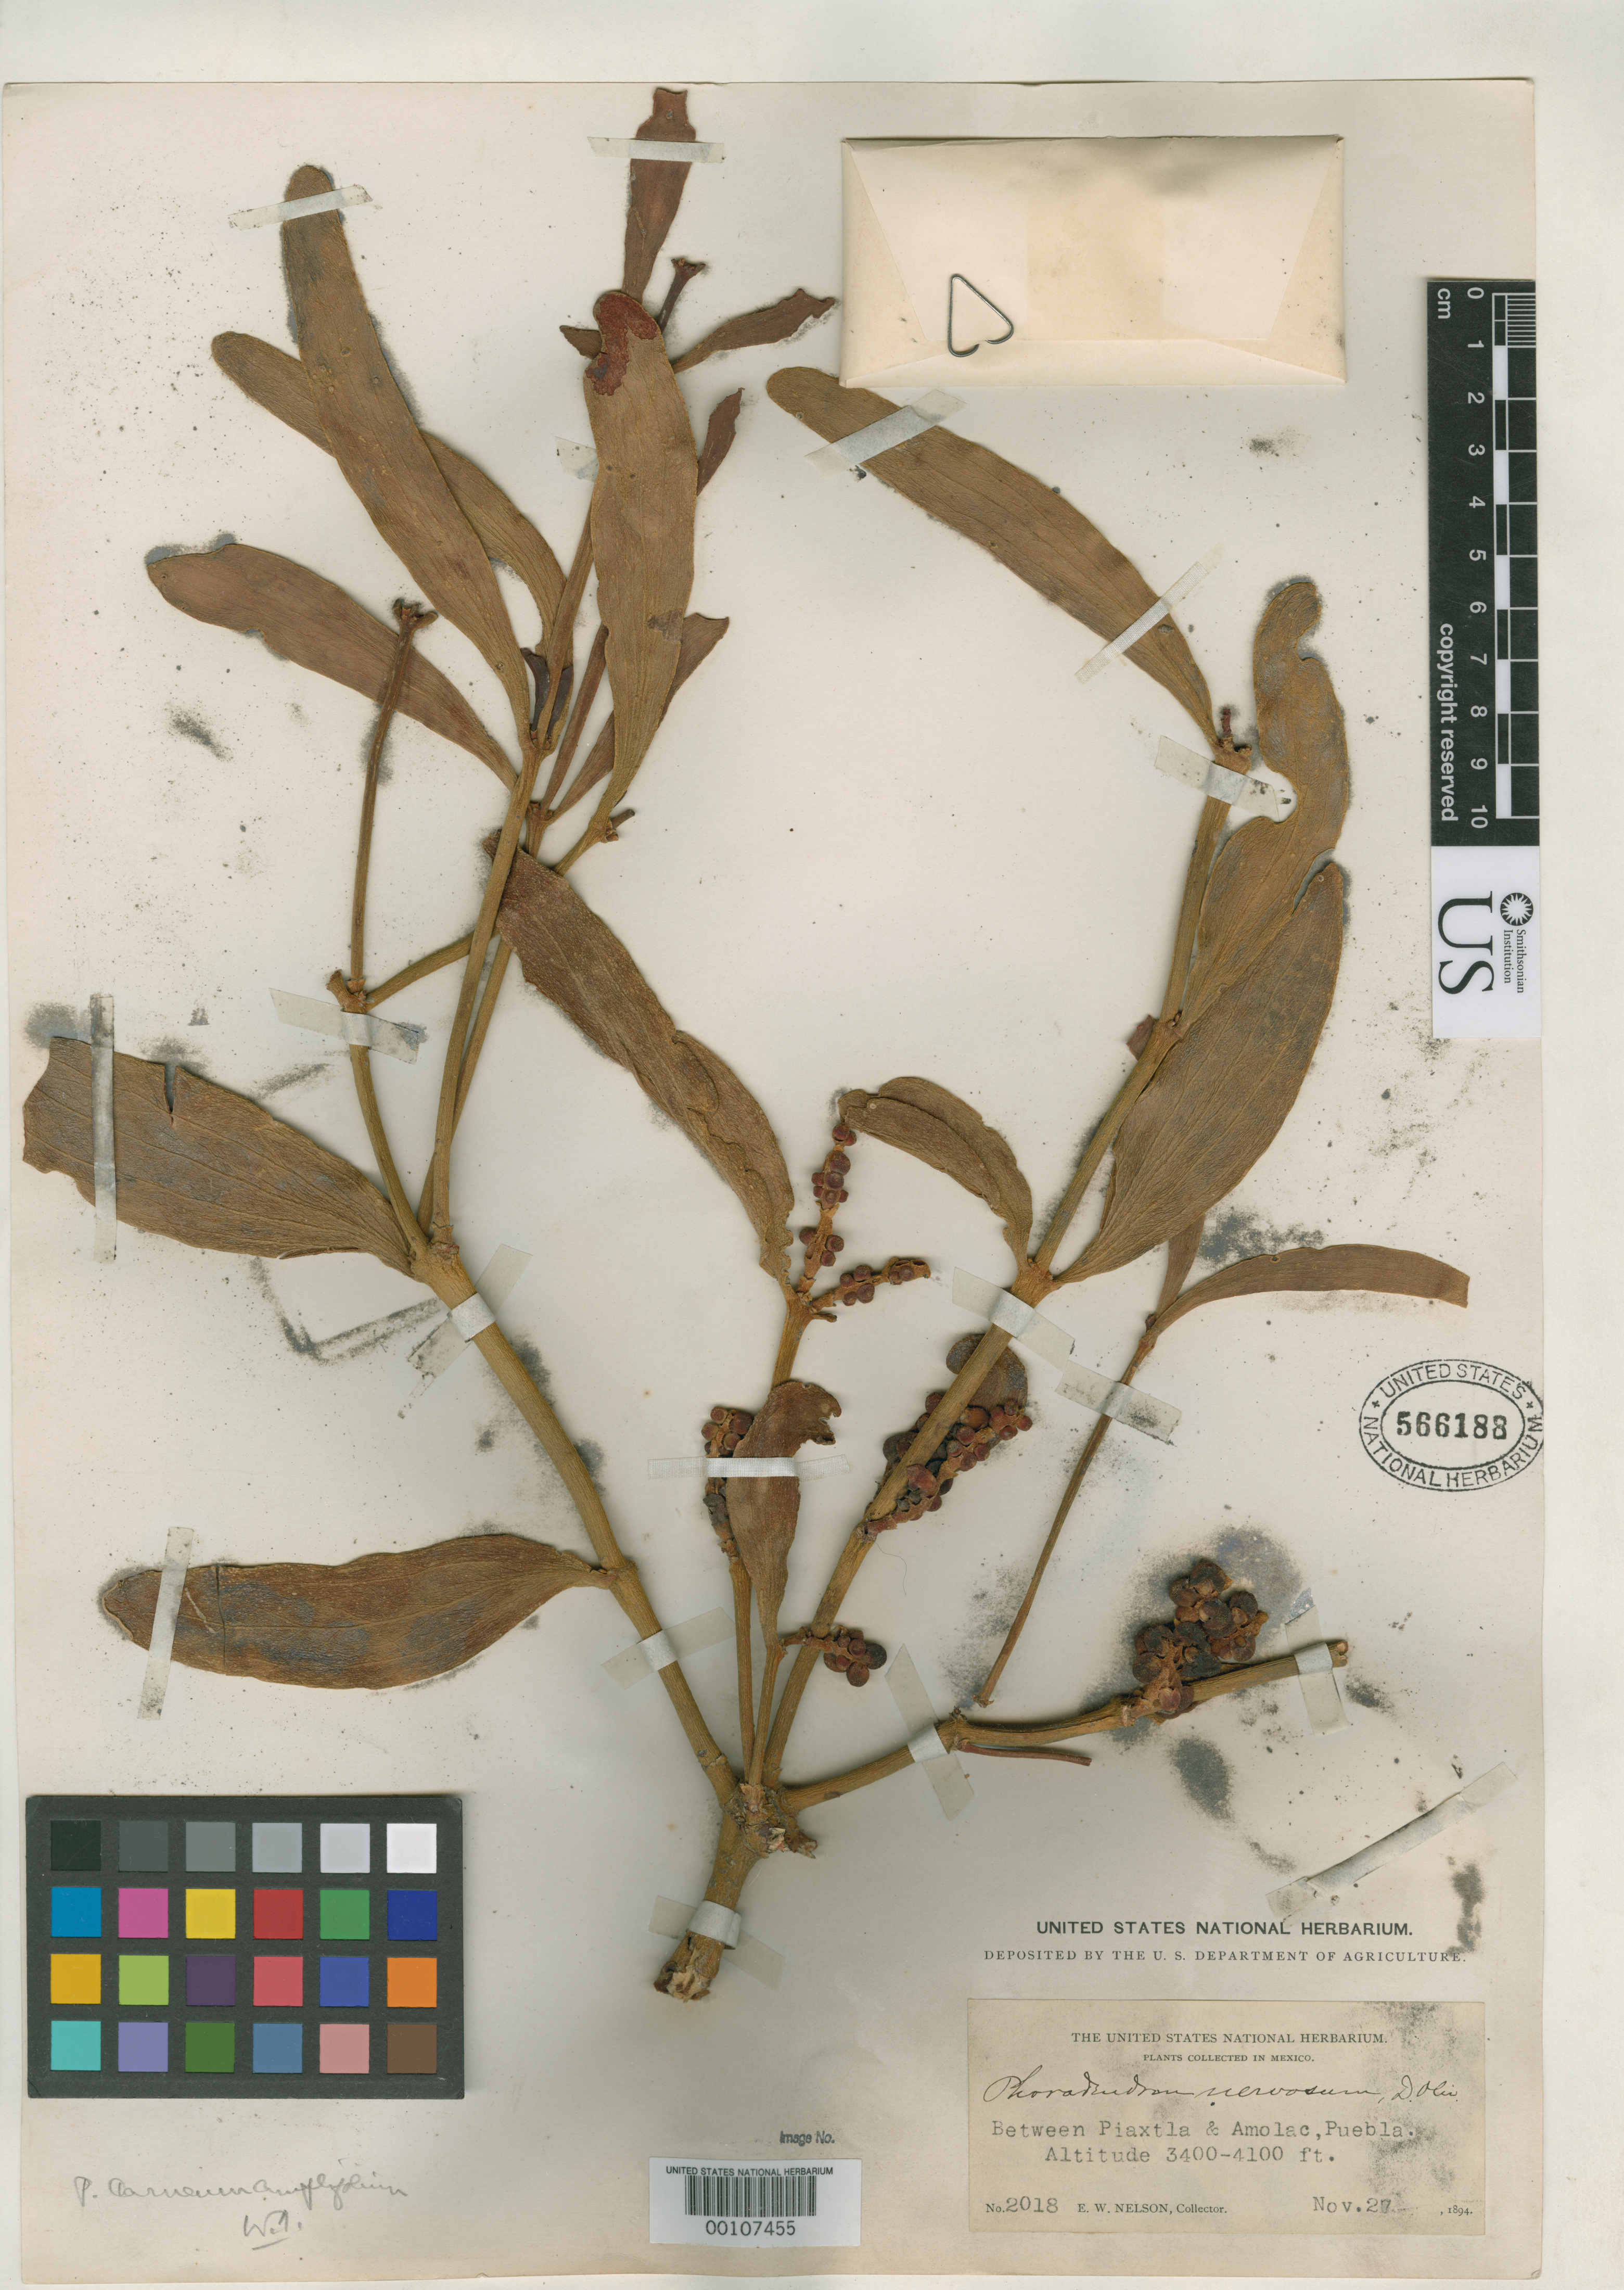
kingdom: Plantae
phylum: Tracheophyta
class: Magnoliopsida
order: Santalales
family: Viscaceae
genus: Phoradendron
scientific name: Phoradendron amplifolium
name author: Trel.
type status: Isotype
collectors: E. W. Nelson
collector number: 2018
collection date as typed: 27 Nov 1894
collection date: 1894-11-27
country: Mexico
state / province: Puebla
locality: Piaxtla to Amolac.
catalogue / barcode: US 566188